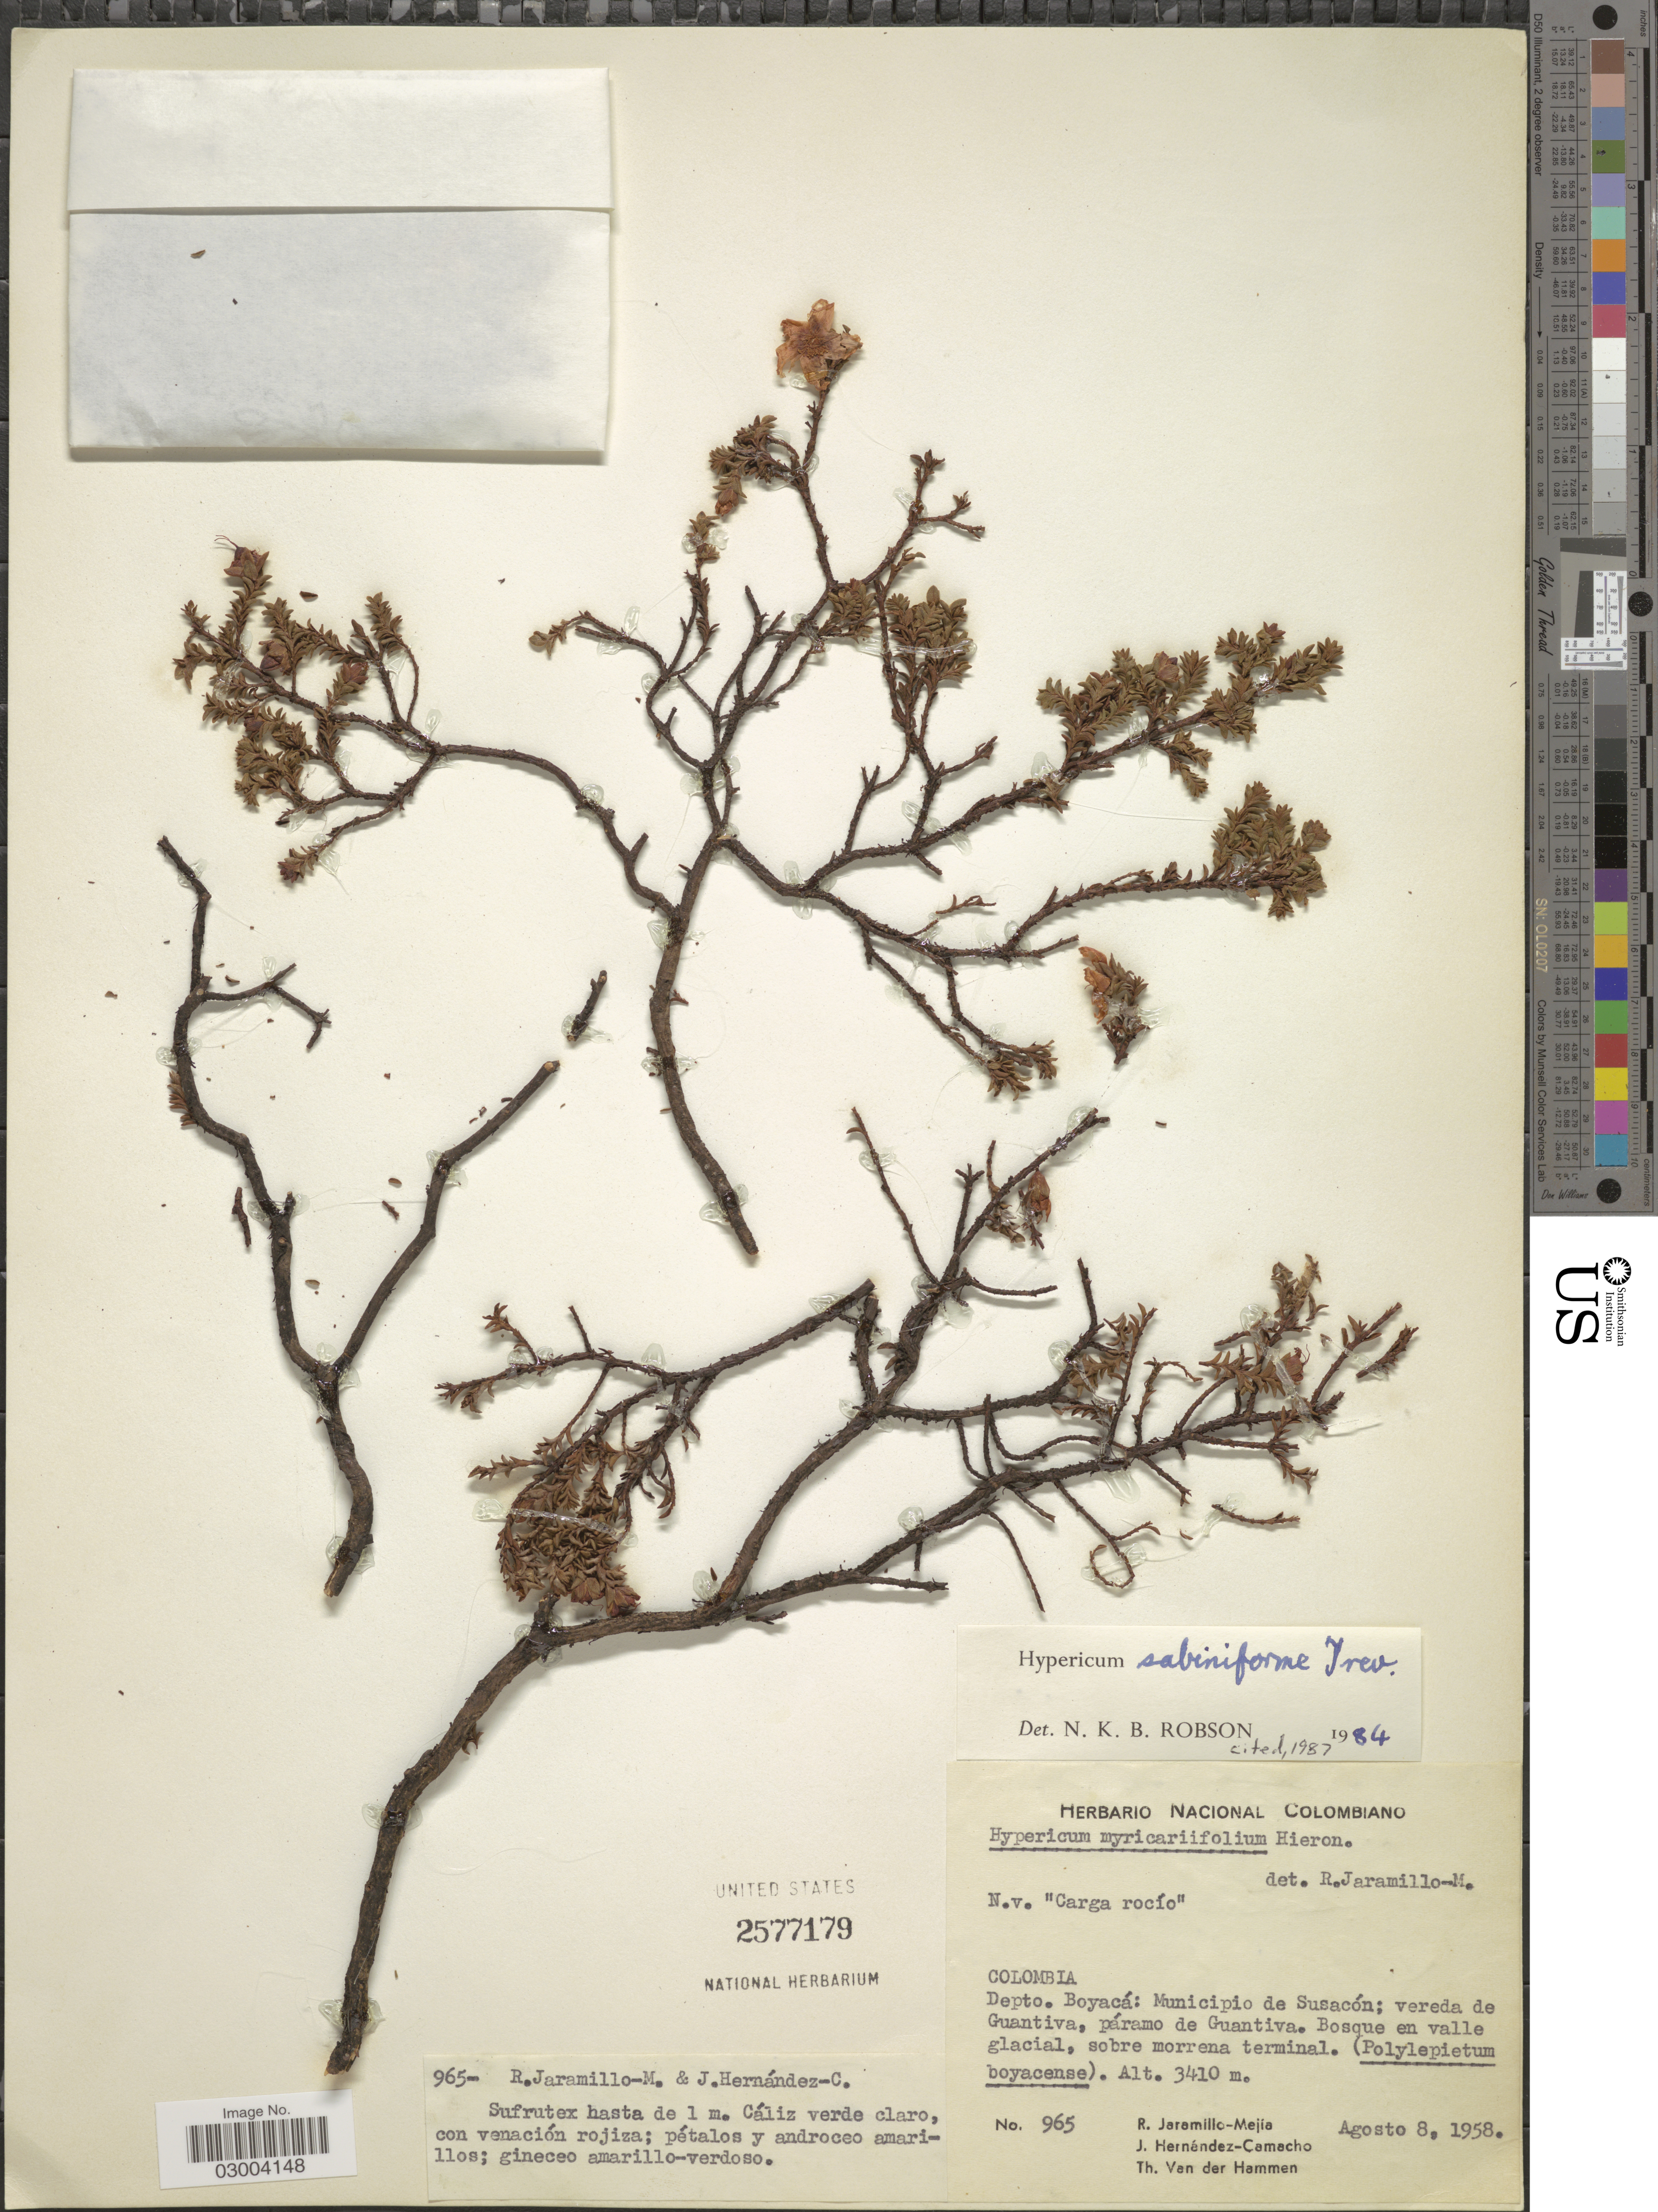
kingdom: Plantae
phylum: Tracheophyta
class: Magnoliopsida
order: Malpighiales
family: Hypericaceae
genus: Hypericum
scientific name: Hypericum sabiniforme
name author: Trevis.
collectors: R. Jaramillo M., J. Hernández-Camacho & T. Van der Hammen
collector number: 965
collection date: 1958-08-08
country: Colombia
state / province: Boyacá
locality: Depto. Boyacá: Municipio de Susacón; vereda de Guantiva, páramo de Guantiva.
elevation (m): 3410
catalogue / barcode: US 2577179